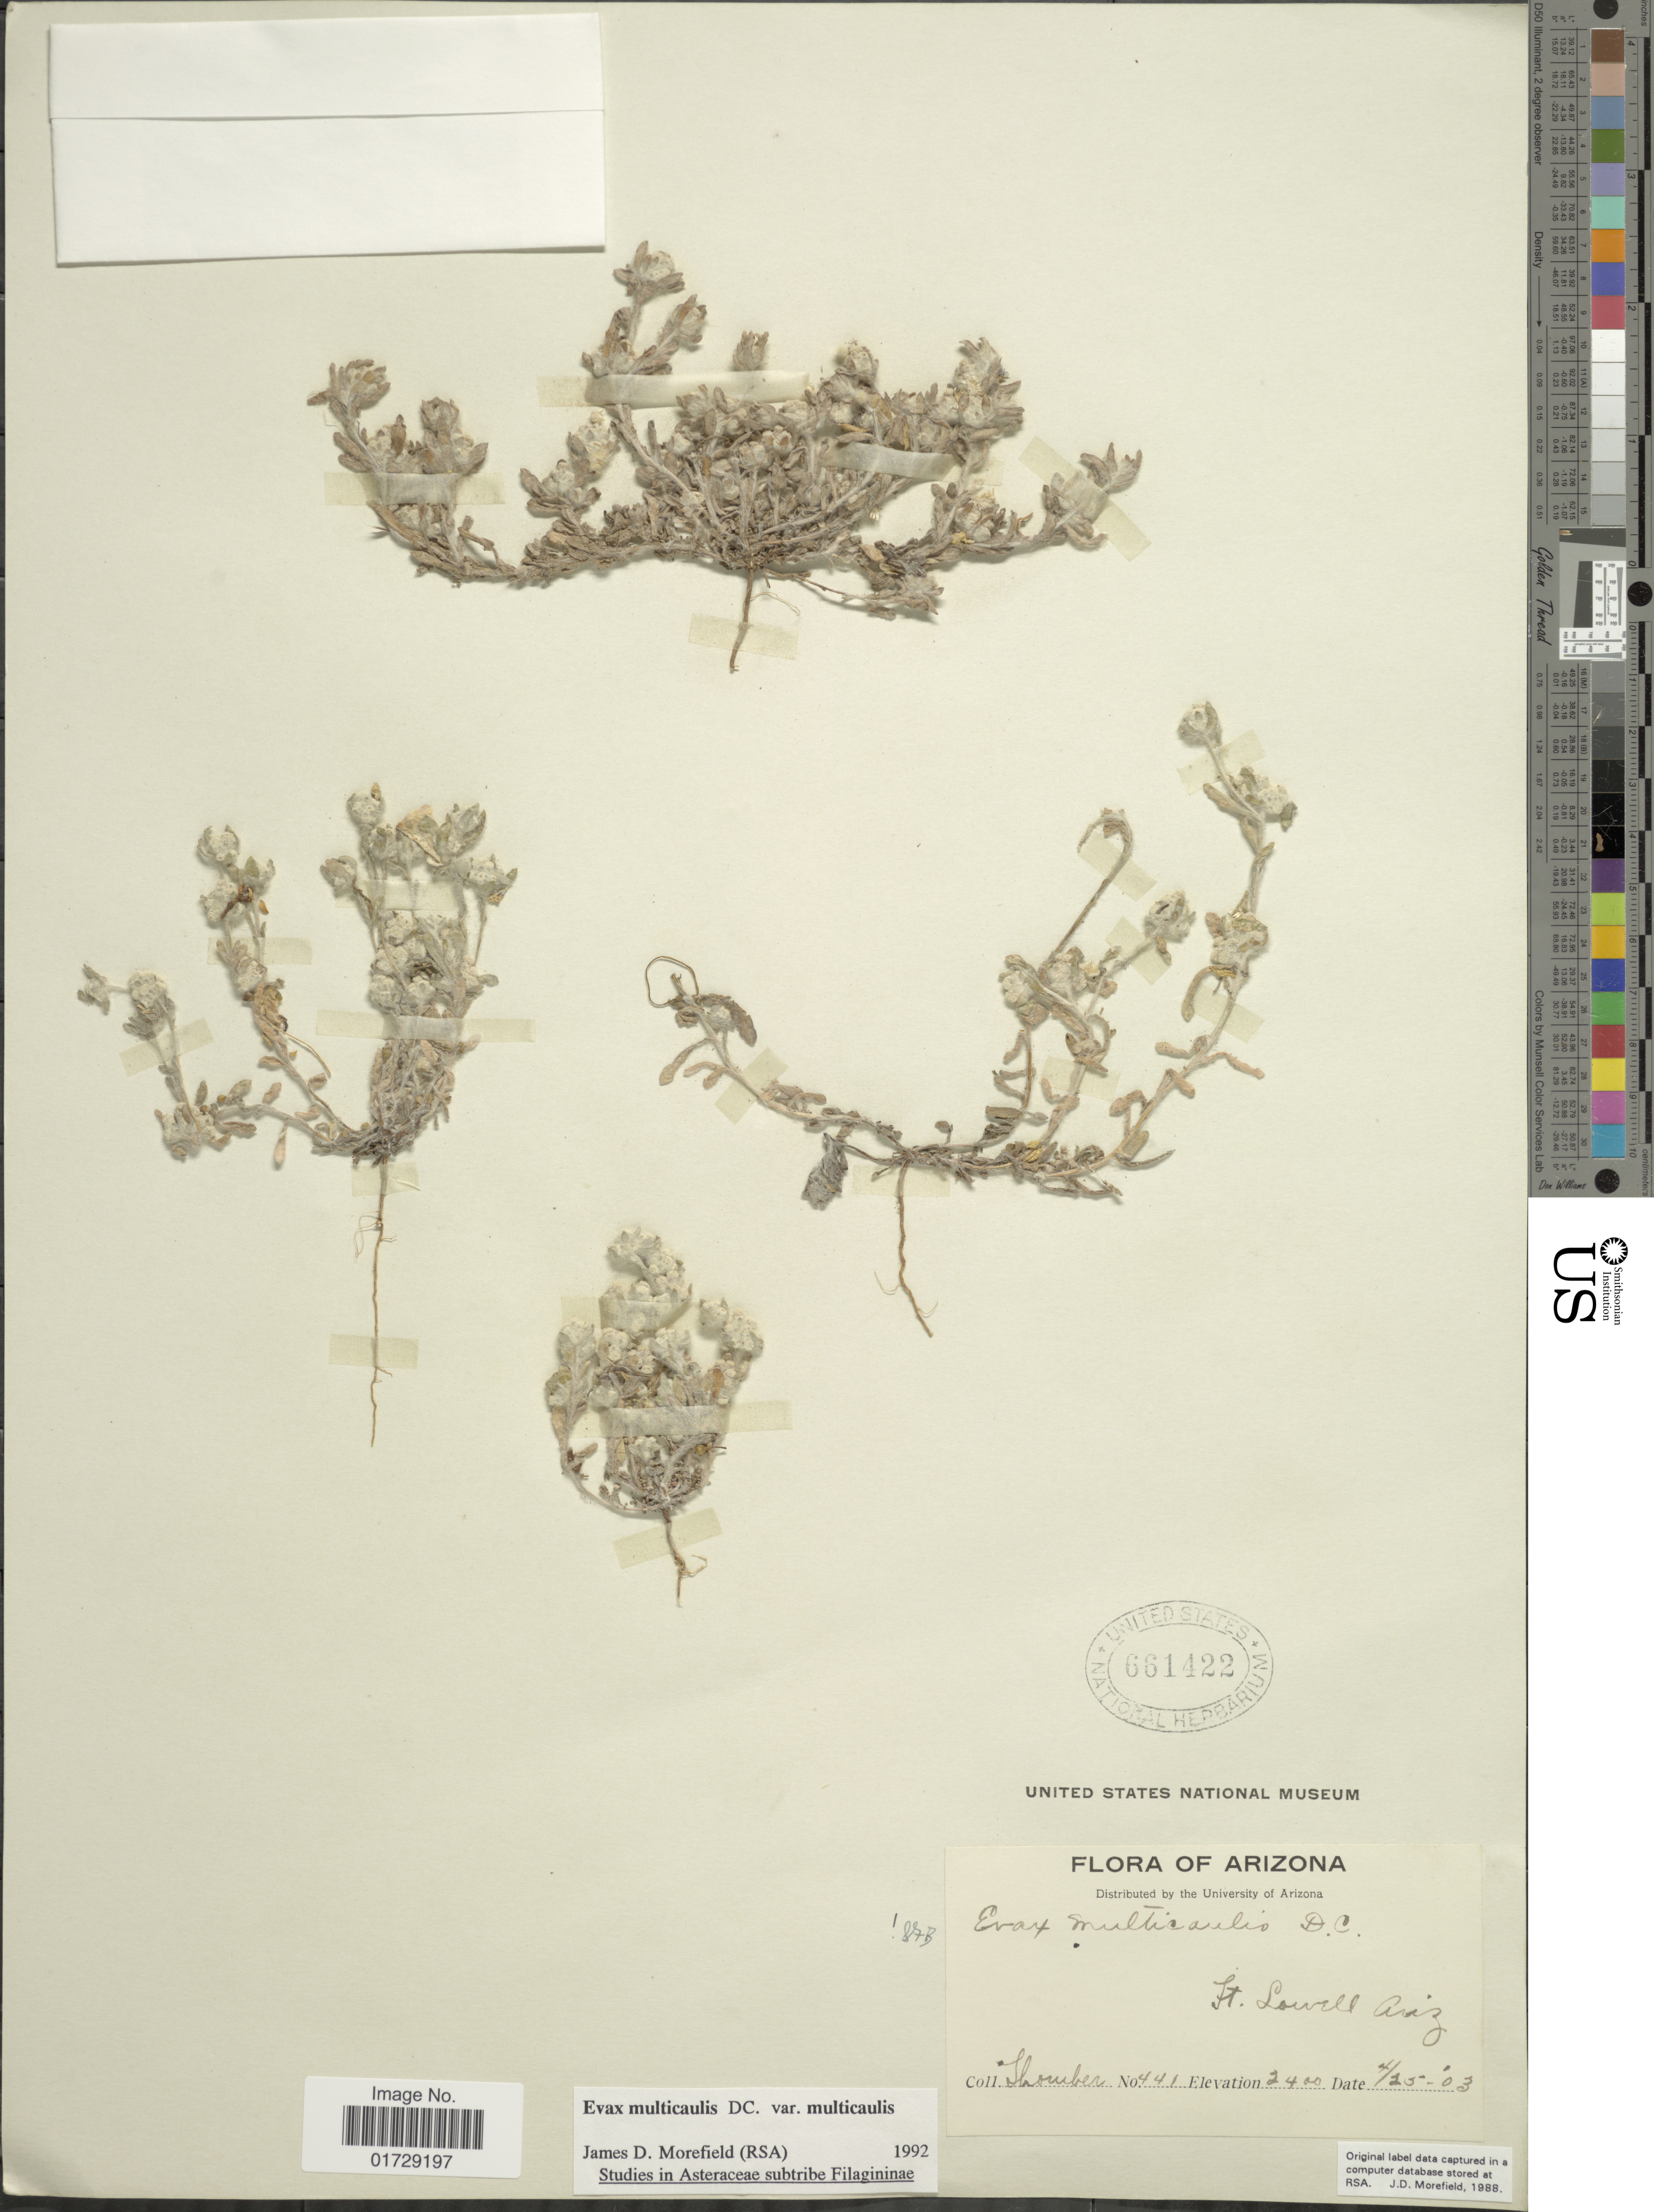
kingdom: Plantae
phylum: Tracheophyta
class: Magnoliopsida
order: Asterales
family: Asteraceae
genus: Evax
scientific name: Evax multicaulis var. multicaulis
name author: DC.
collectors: J. Thornber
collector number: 441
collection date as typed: Transcribed d/m/y: 25/4/3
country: United States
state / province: Arizona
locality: St. Lowell Ariz.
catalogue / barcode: US 661422